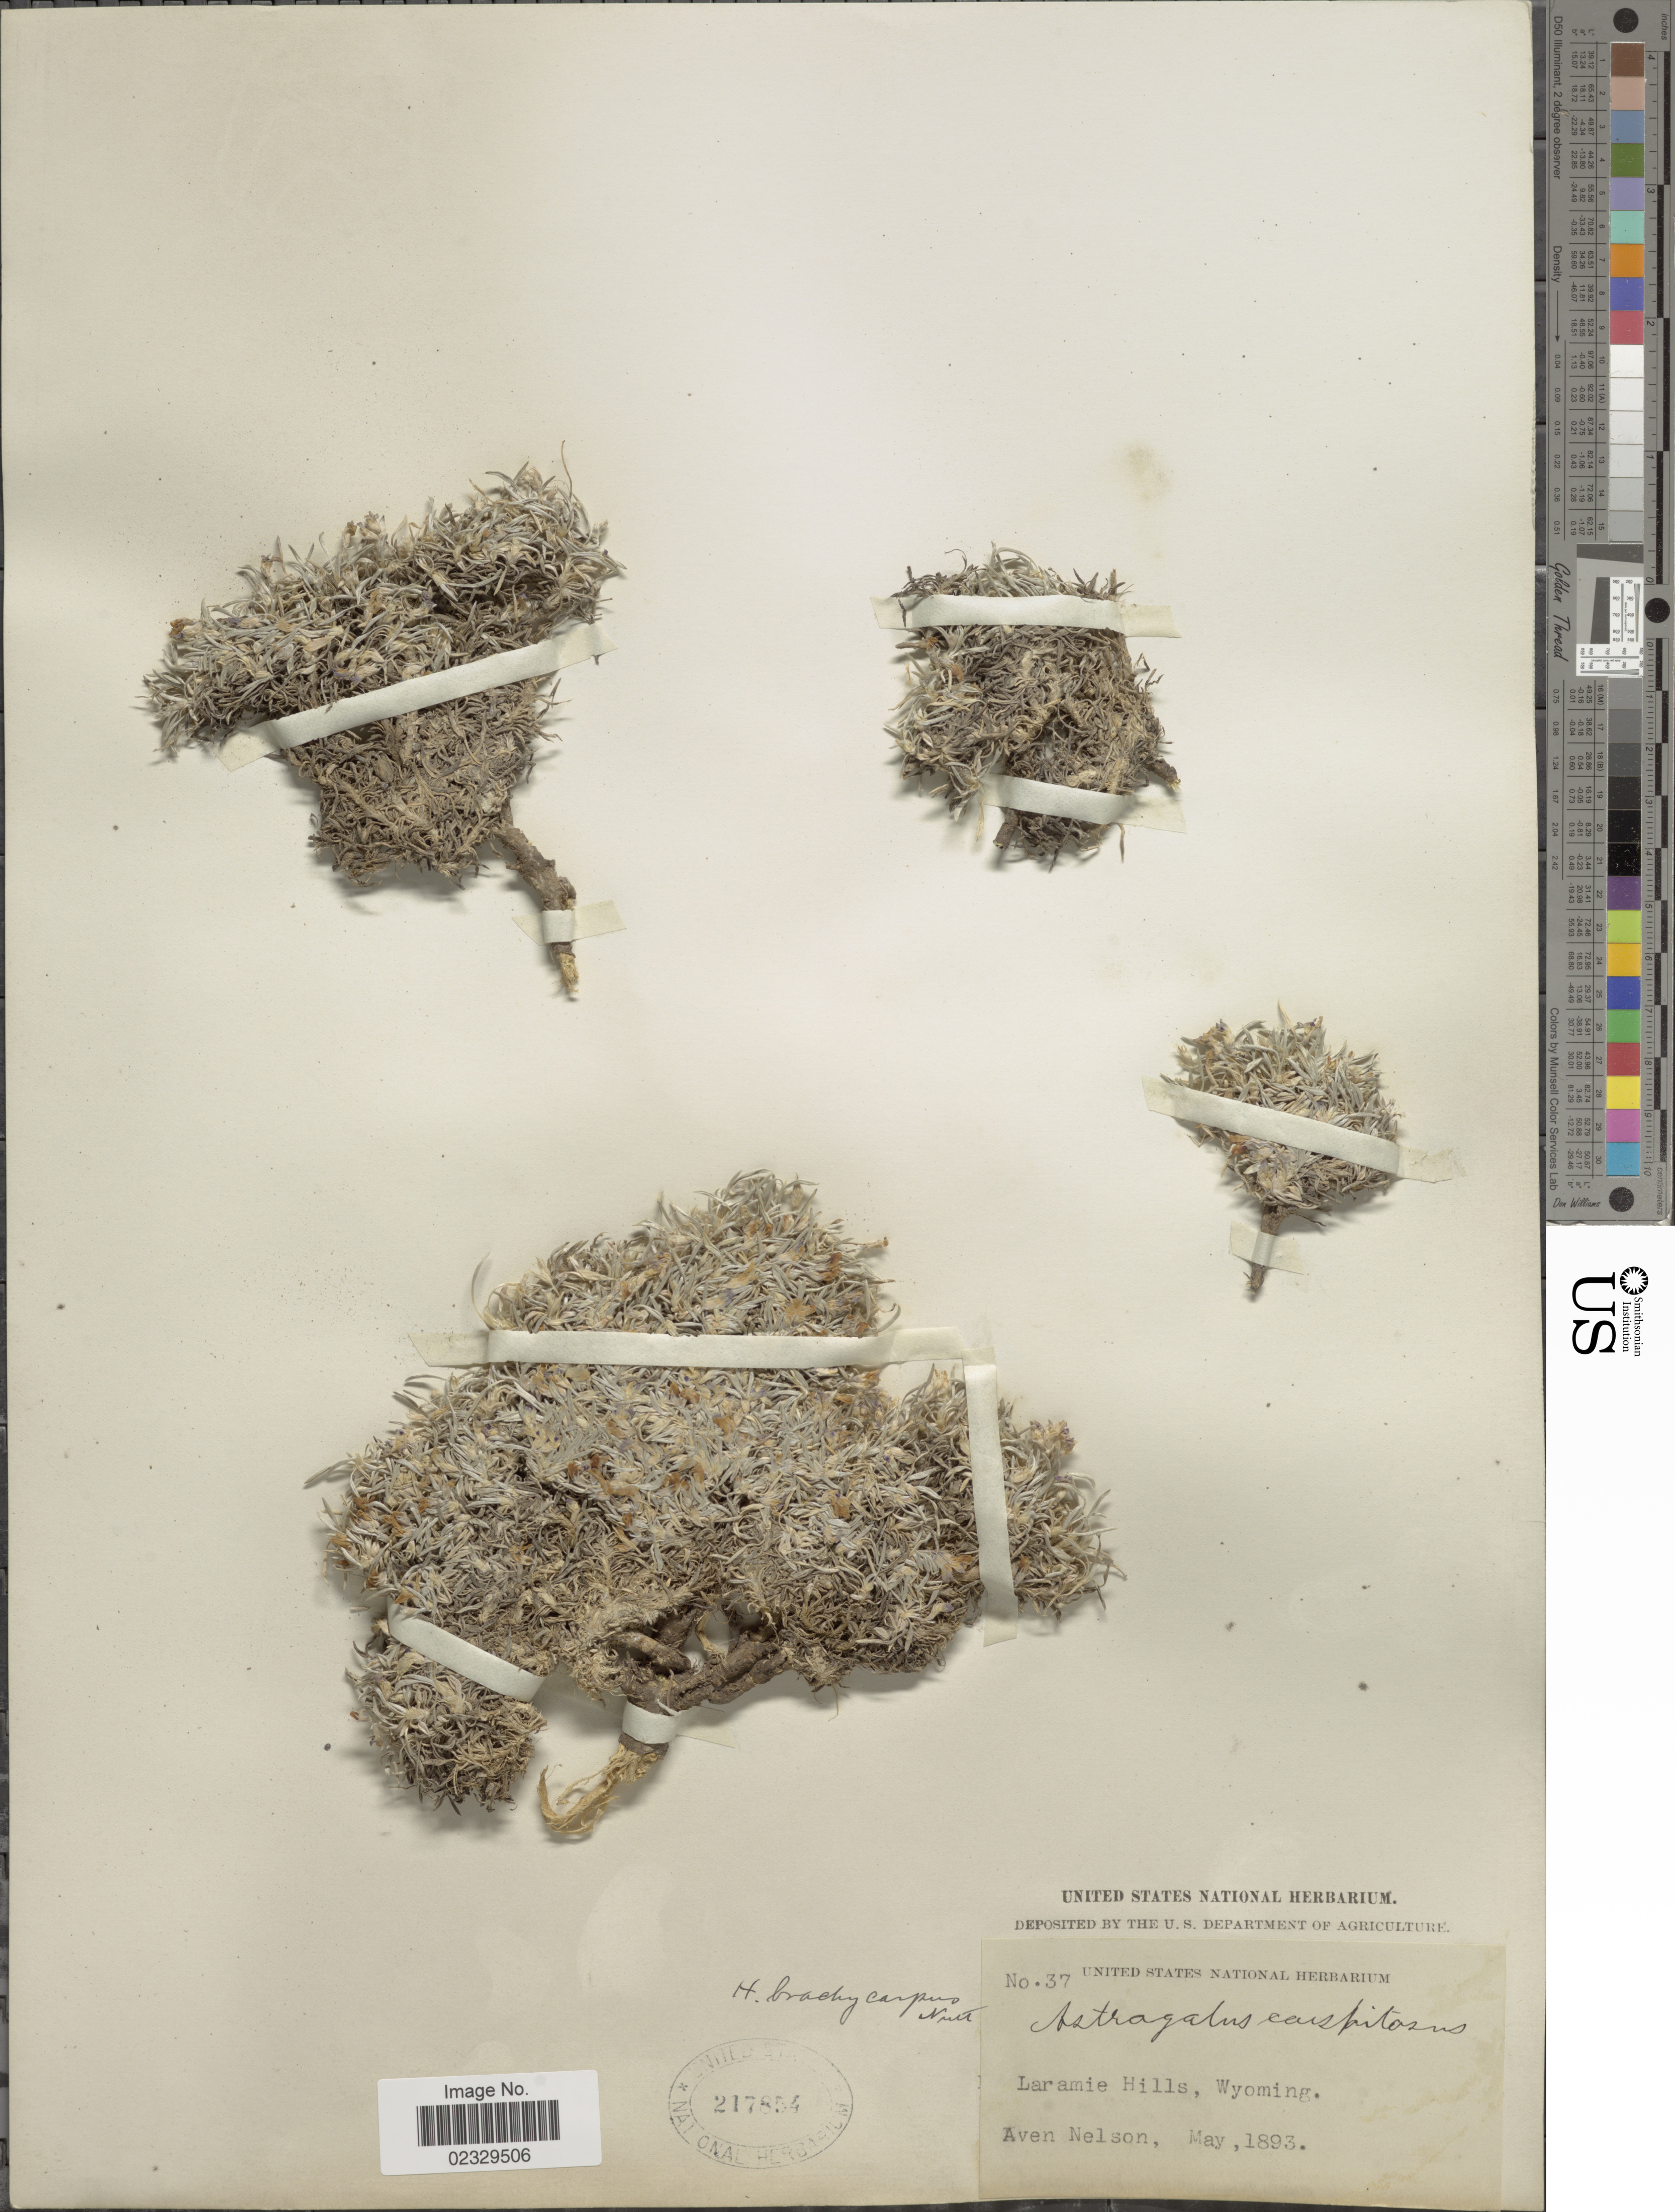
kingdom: Plantae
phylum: Tracheophyta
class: Magnoliopsida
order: Fabales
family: Fabaceae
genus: Astragalus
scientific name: Astragalus brachycarpus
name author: M. Bieb.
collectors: M. Cary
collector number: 37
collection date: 1893-05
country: United States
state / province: Wyoming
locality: Laramie Hills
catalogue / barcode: US 217854